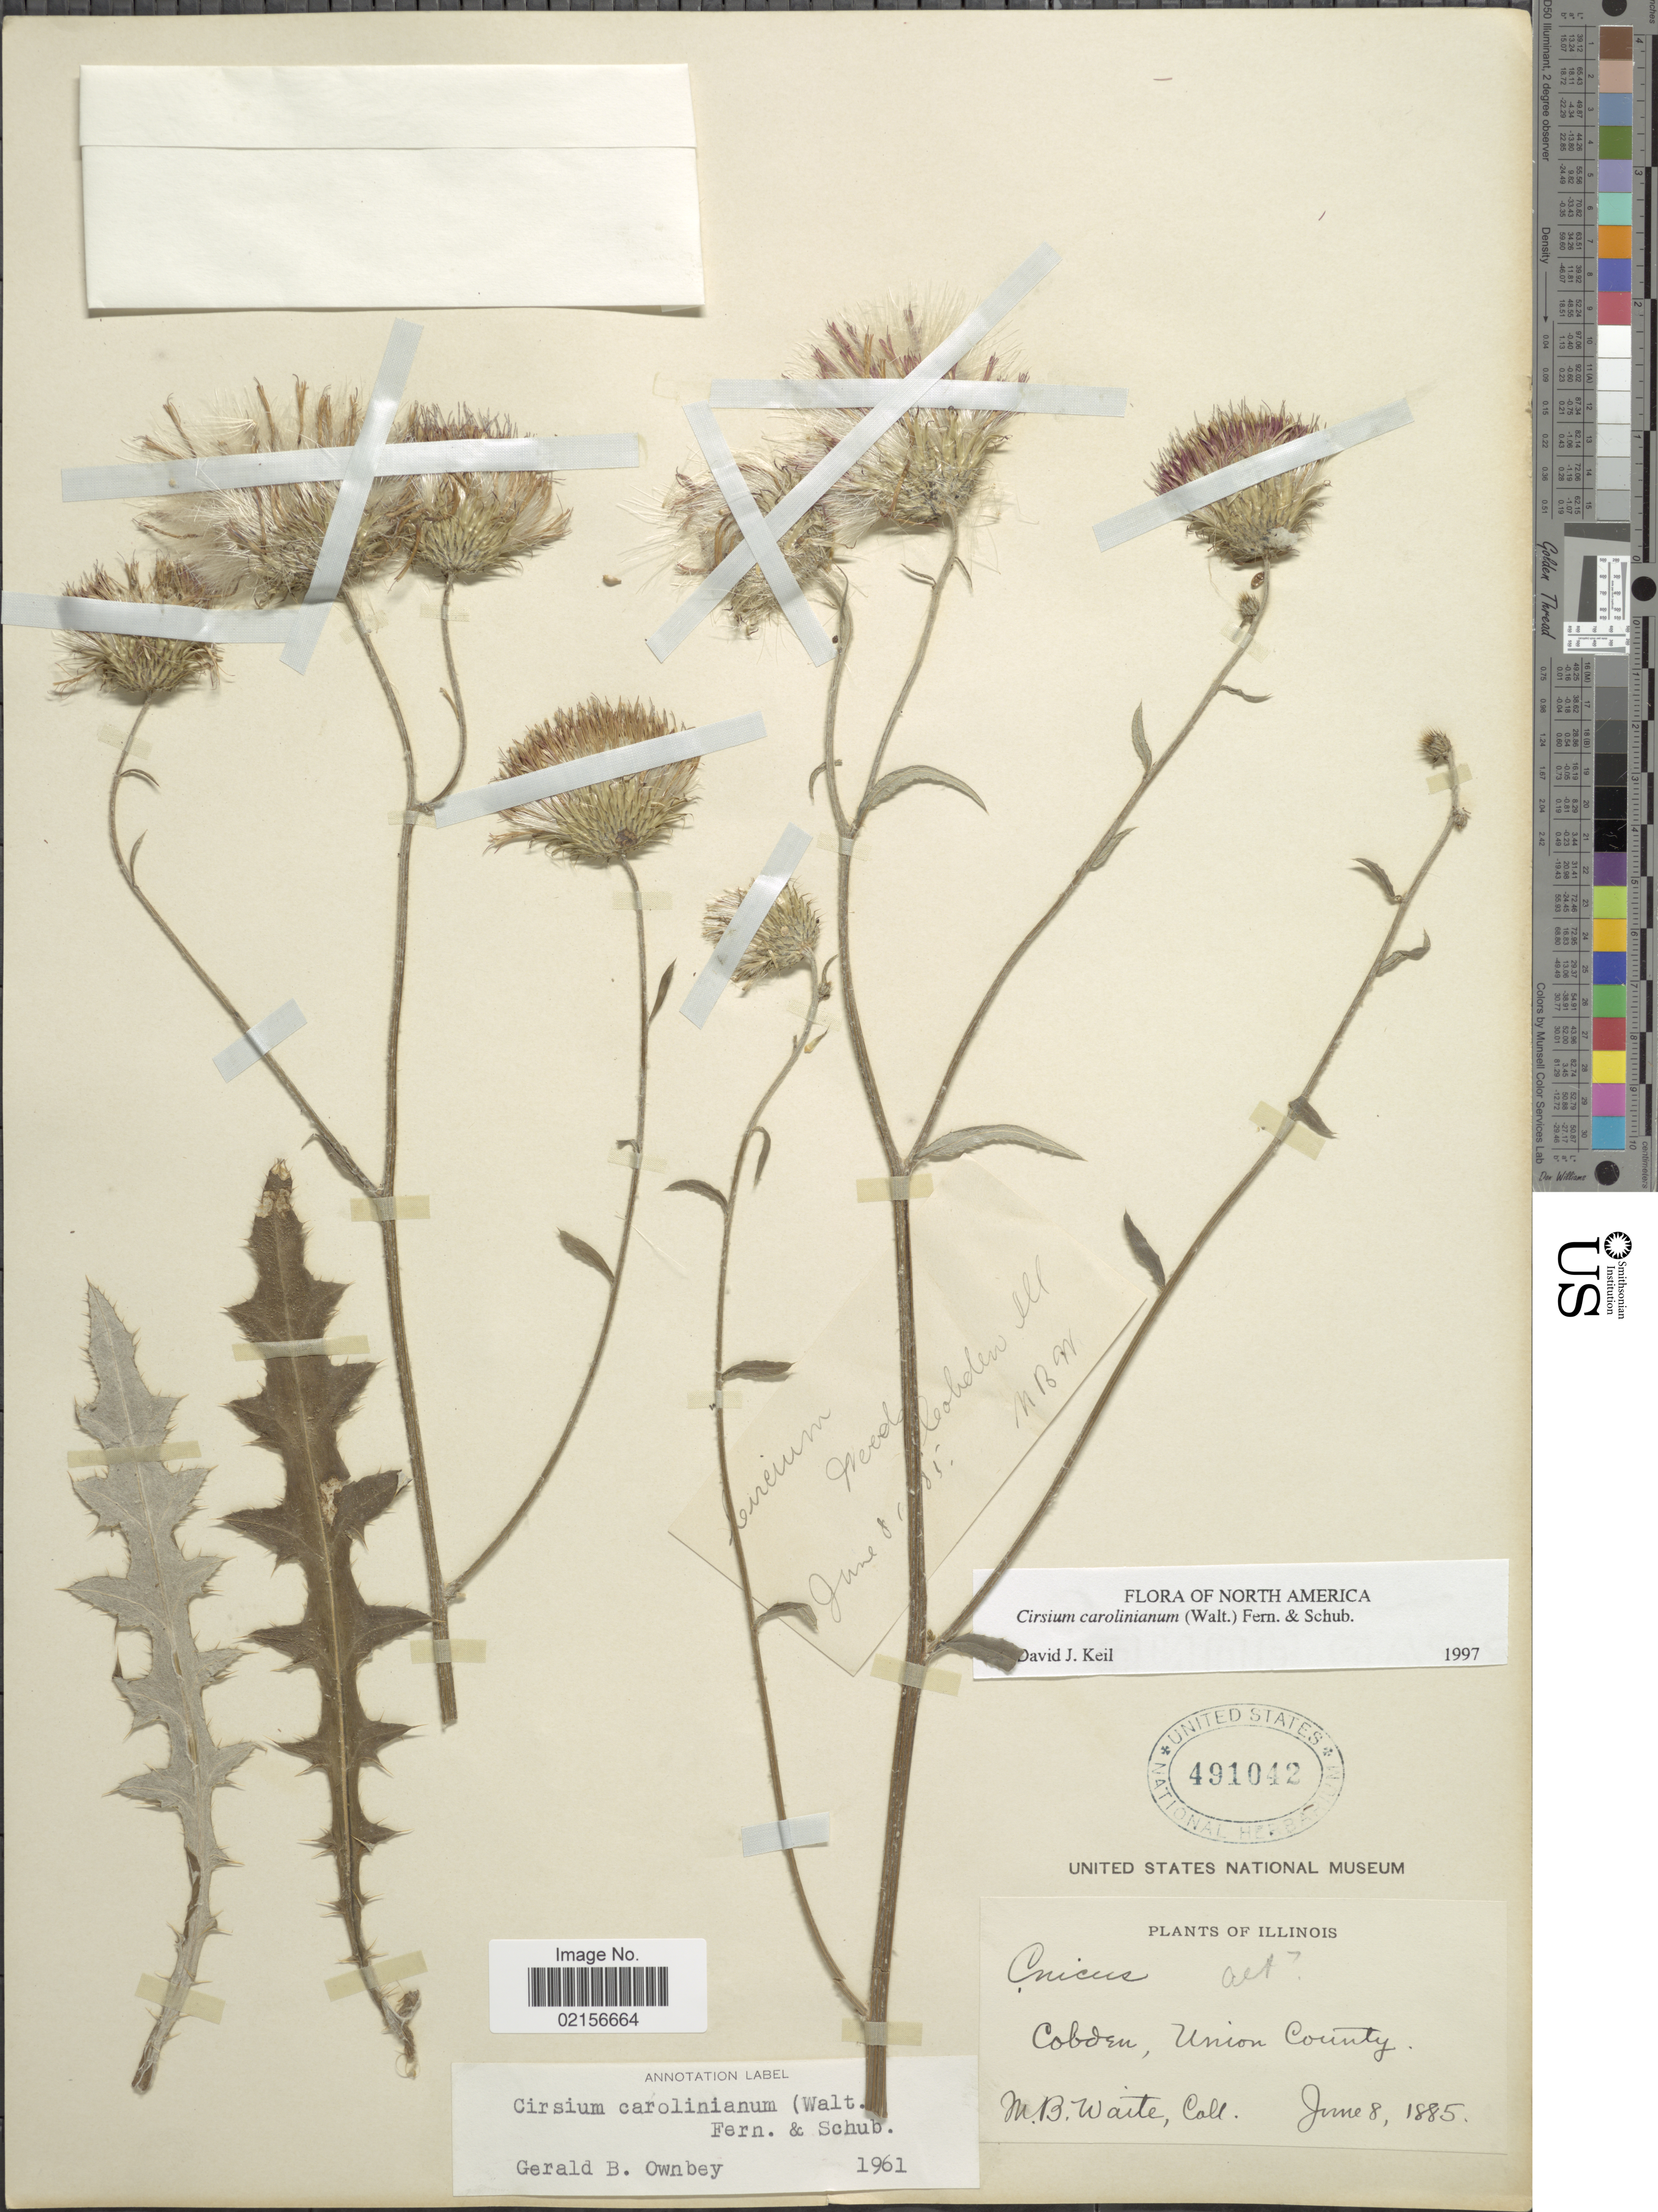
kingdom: Plantae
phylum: Tracheophyta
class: Magnoliopsida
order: Asterales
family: Asteraceae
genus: Cirsium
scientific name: Cirsium carolinianum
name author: (Walter) Fernald & Schub.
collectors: M. B. Waite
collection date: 1885-06-08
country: United States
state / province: Illinois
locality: Cobden, Union County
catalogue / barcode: US 491042